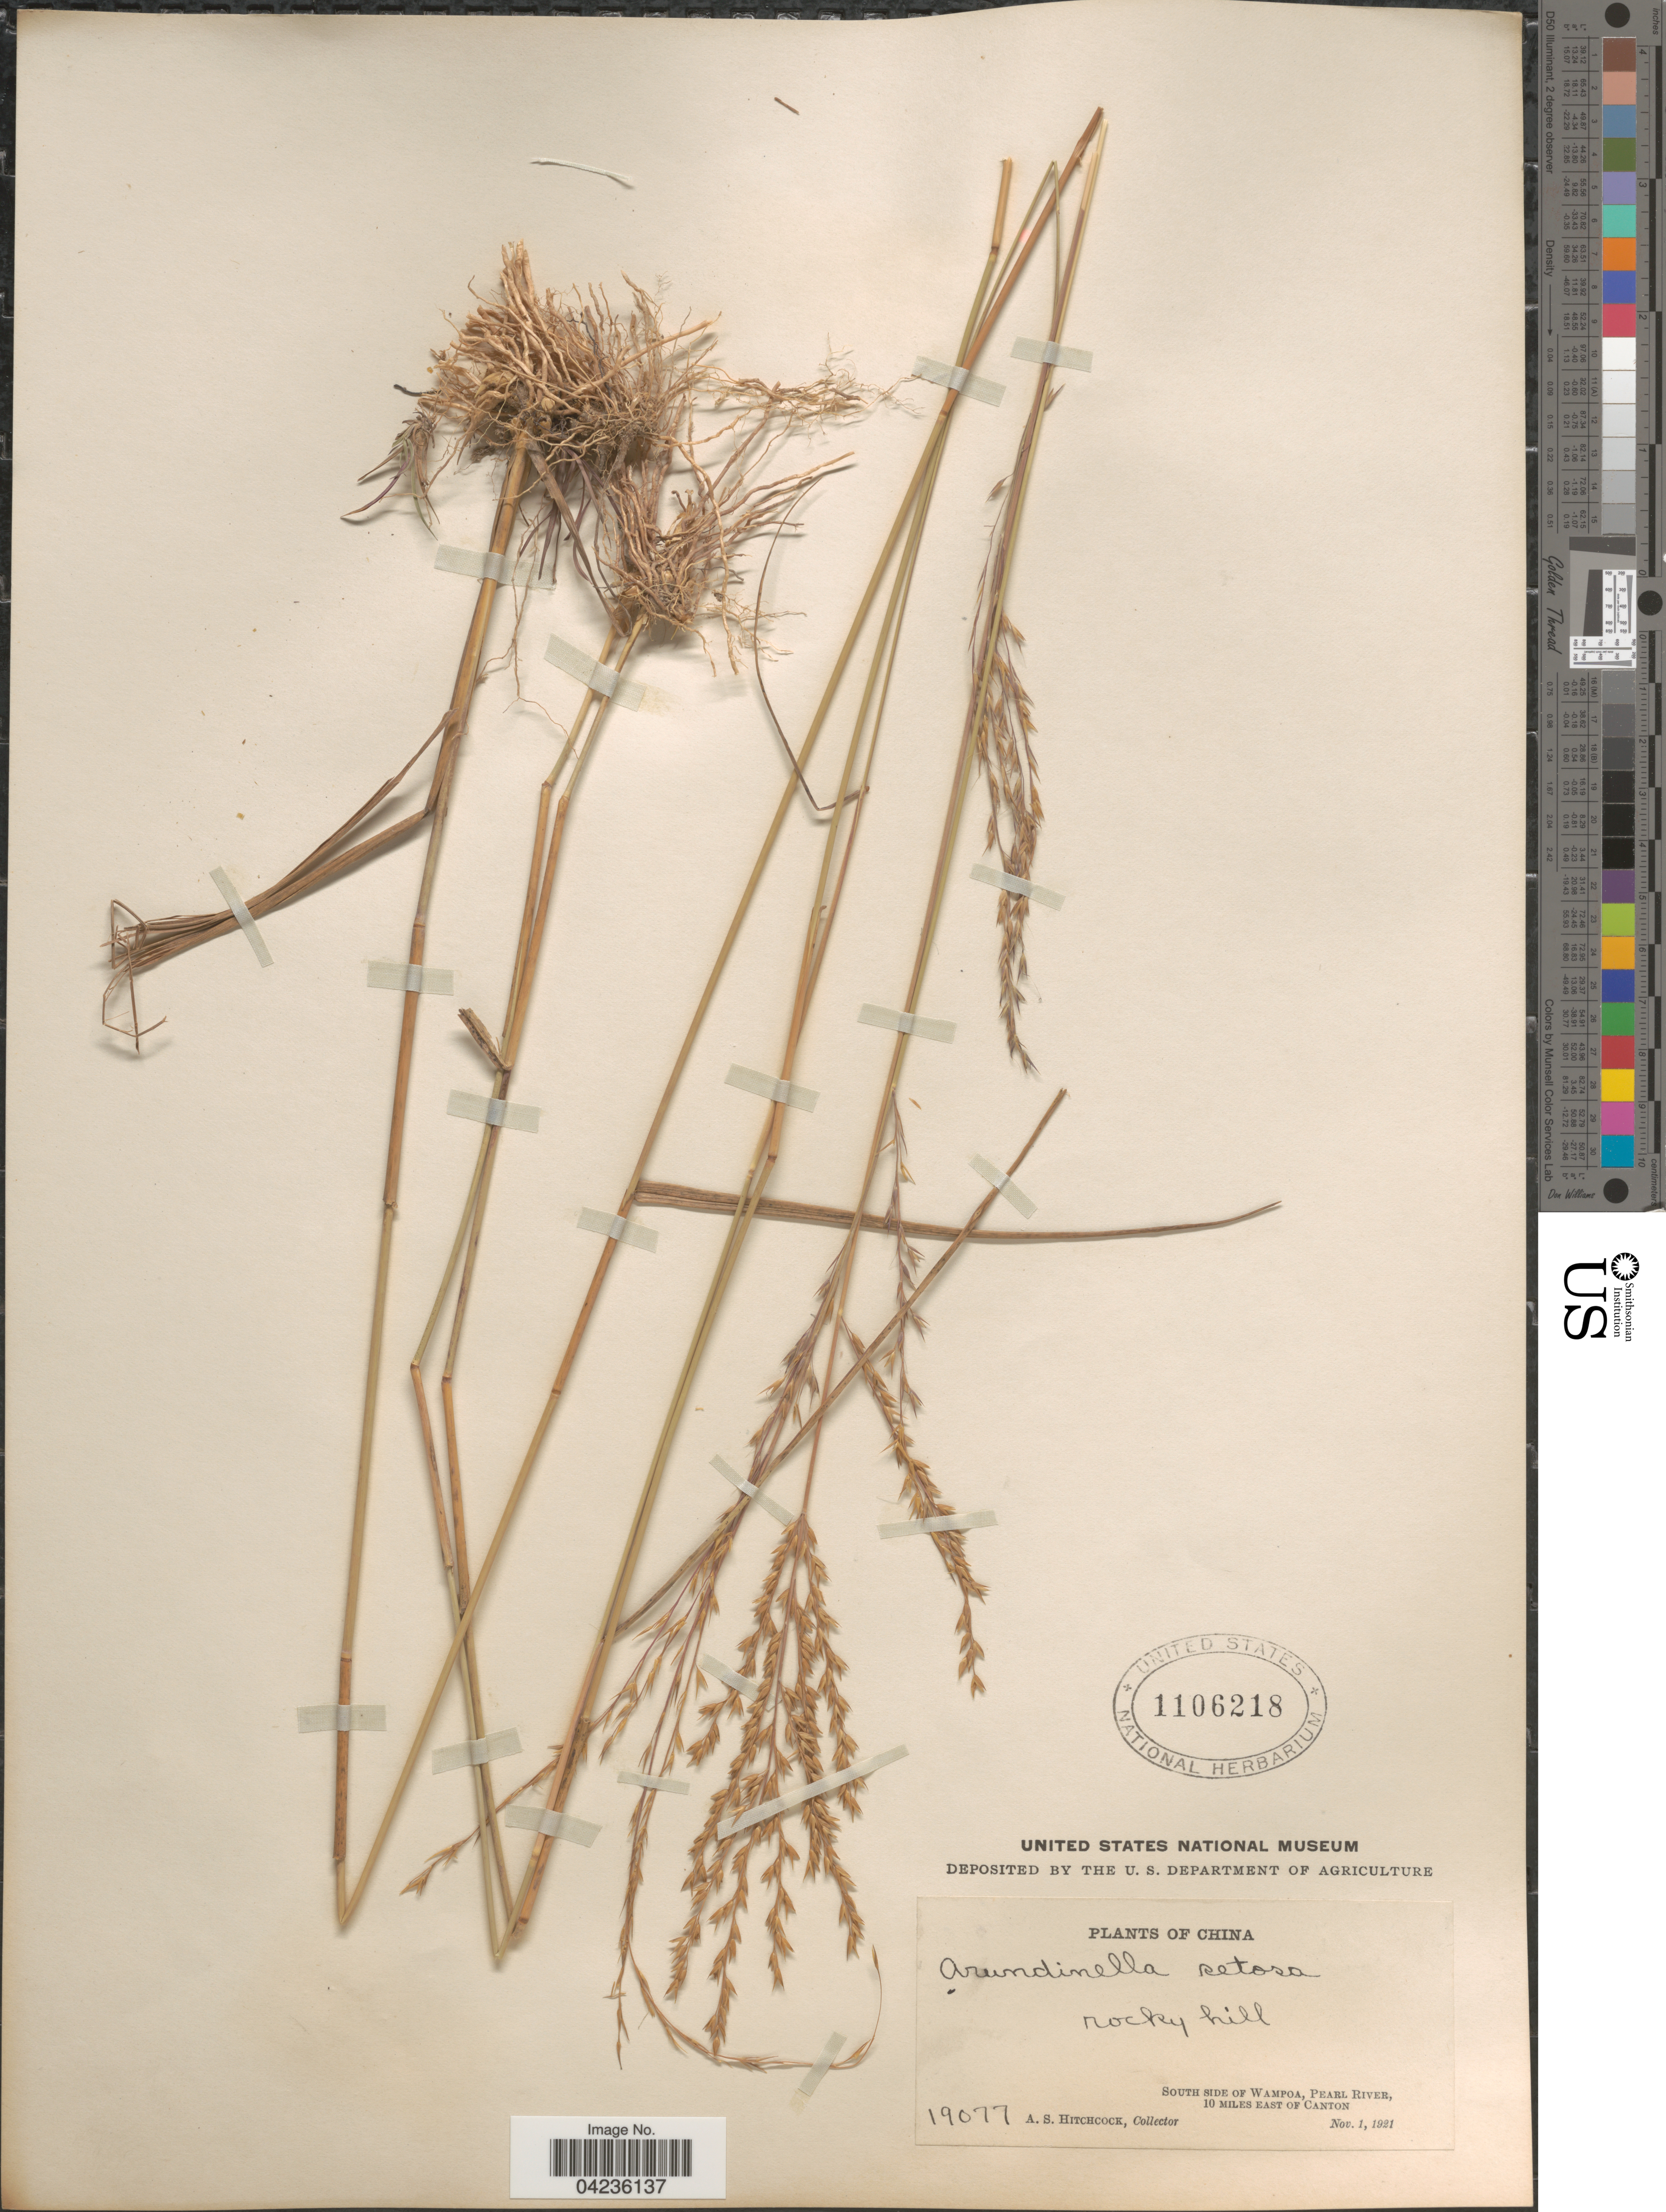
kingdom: Plantae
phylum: Tracheophyta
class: Liliopsida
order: Poales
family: Poaceae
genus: Arundinella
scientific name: Arundinella setosa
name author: Trin.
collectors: A. S. Hitchcock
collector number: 19077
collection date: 1921-11-01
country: China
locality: South side of Wampoa, Pearl River, 10 miles east of Canton.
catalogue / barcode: US 1106218